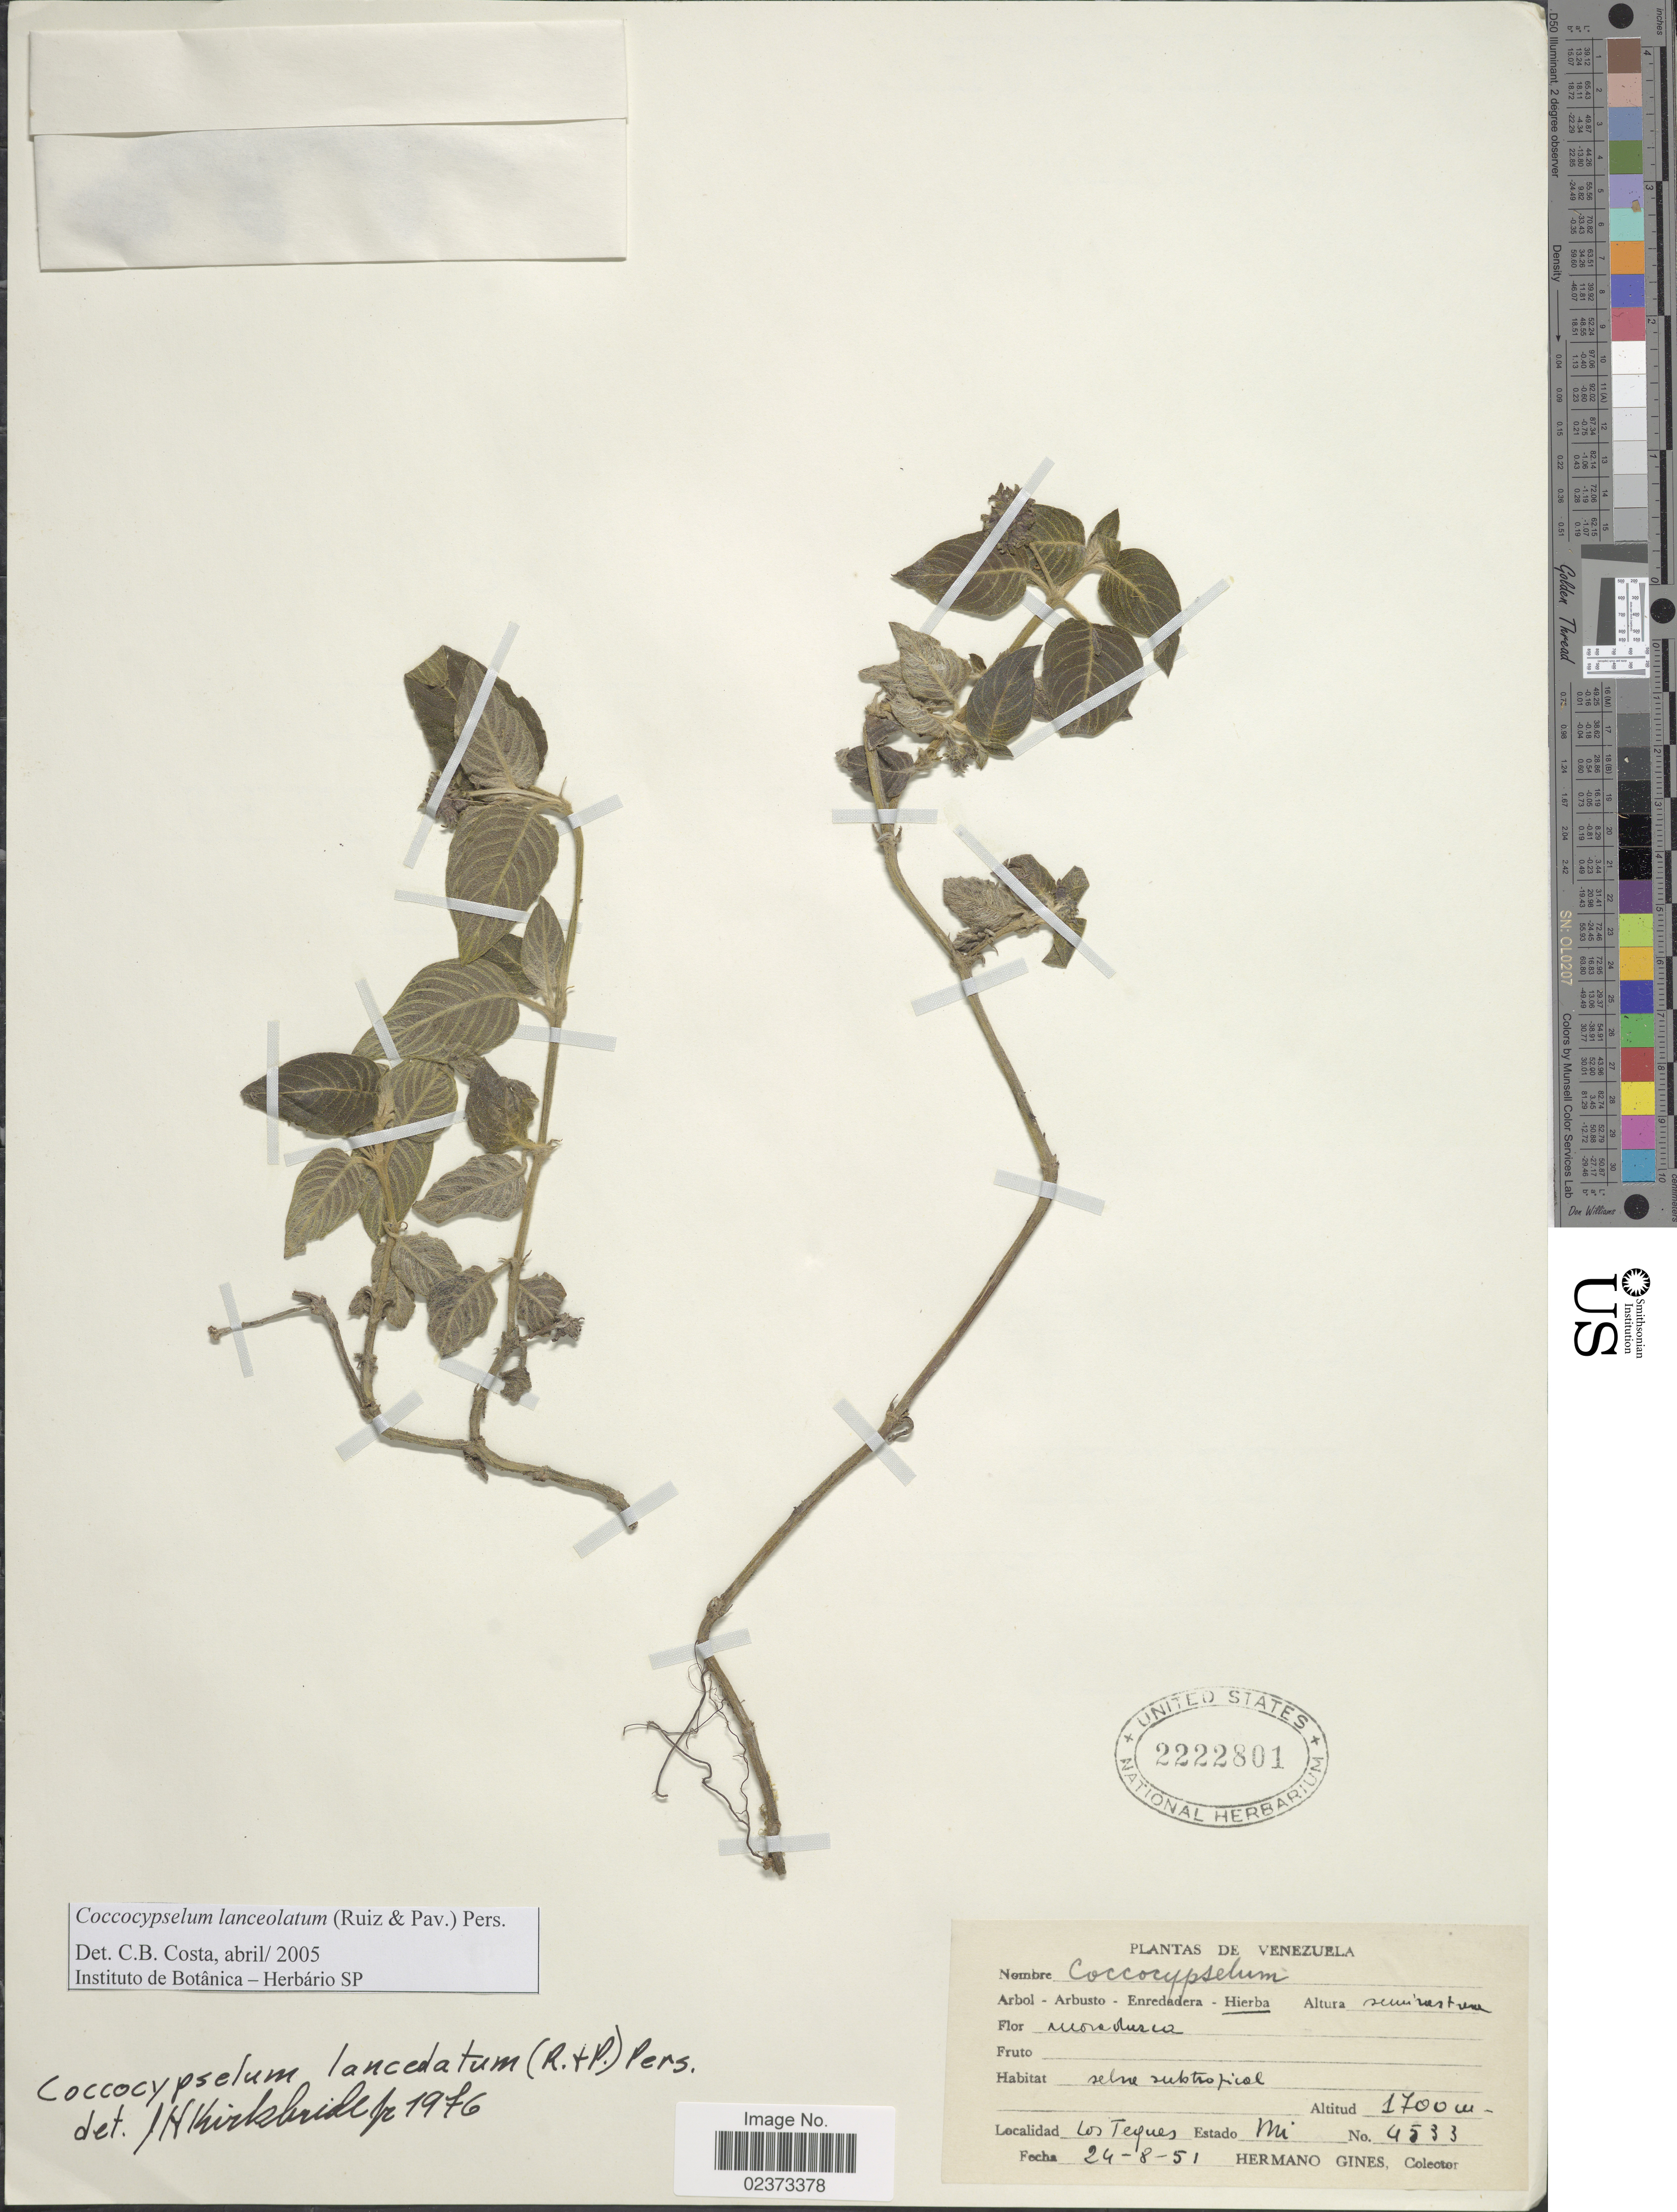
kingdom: Plantae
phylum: Tracheophyta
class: Magnoliopsida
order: Gentianales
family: Rubiaceae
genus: Coccocypselum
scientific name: Coccocypselum lanceolatum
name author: (Ruiz & Pav.) Pers.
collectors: Bro. Gines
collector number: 4533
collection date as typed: Transcribed d/m/y: 24/8/51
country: Venezuela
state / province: Miranda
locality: Los Teques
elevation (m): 1700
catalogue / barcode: US 2222801